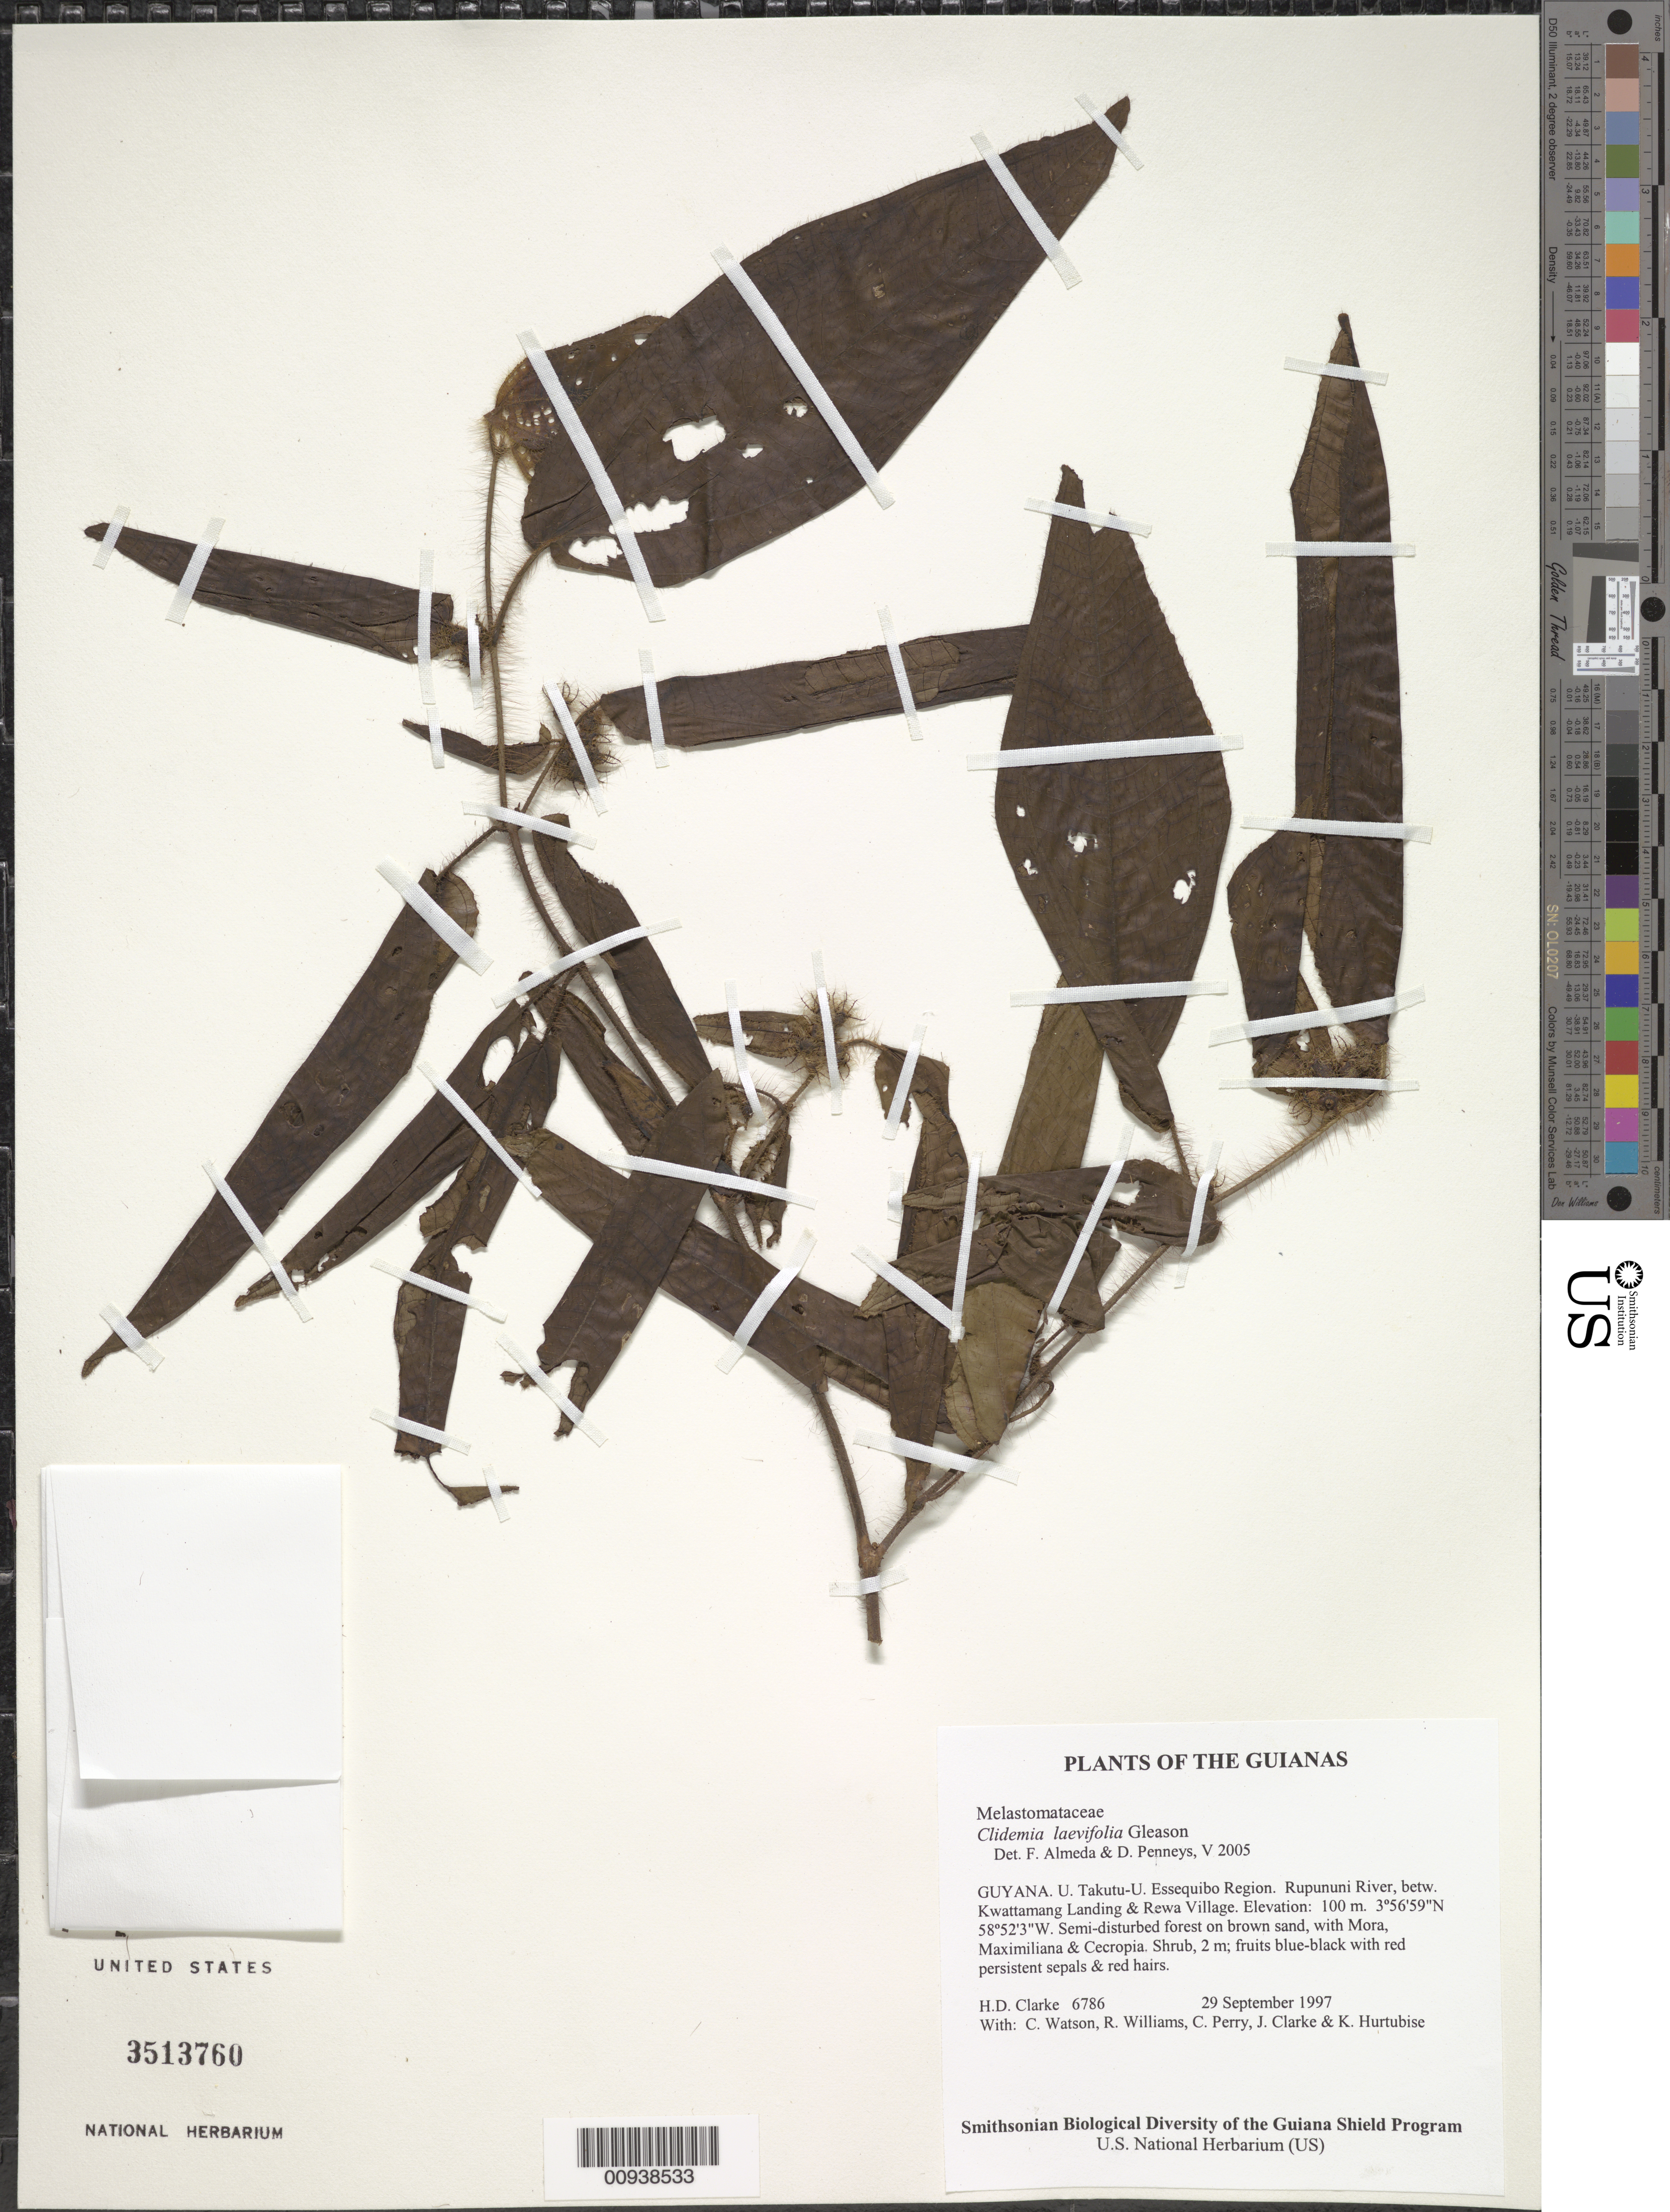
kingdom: Plantae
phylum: Tracheophyta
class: Magnoliopsida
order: Myrtales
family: Melastomataceae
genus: Clidemia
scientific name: Clidemia laevifolia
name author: Gleason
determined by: Almeda, F.; Penneys, D. S.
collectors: H. D. Clarke, C. Watson, R. Williams, C. Perry, J. Clarke & K. Hurtubise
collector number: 6786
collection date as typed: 29 September 1997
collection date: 1997-09-29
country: Guyana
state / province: U. Takutu-U. Essequibo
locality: Rupununi River, betw. Kwattamang Landing & Rewa Village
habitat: Semi-disturbed forest on brown sand, with Mora, Maximiliana & Cecropia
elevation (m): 100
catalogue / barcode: US 3513760